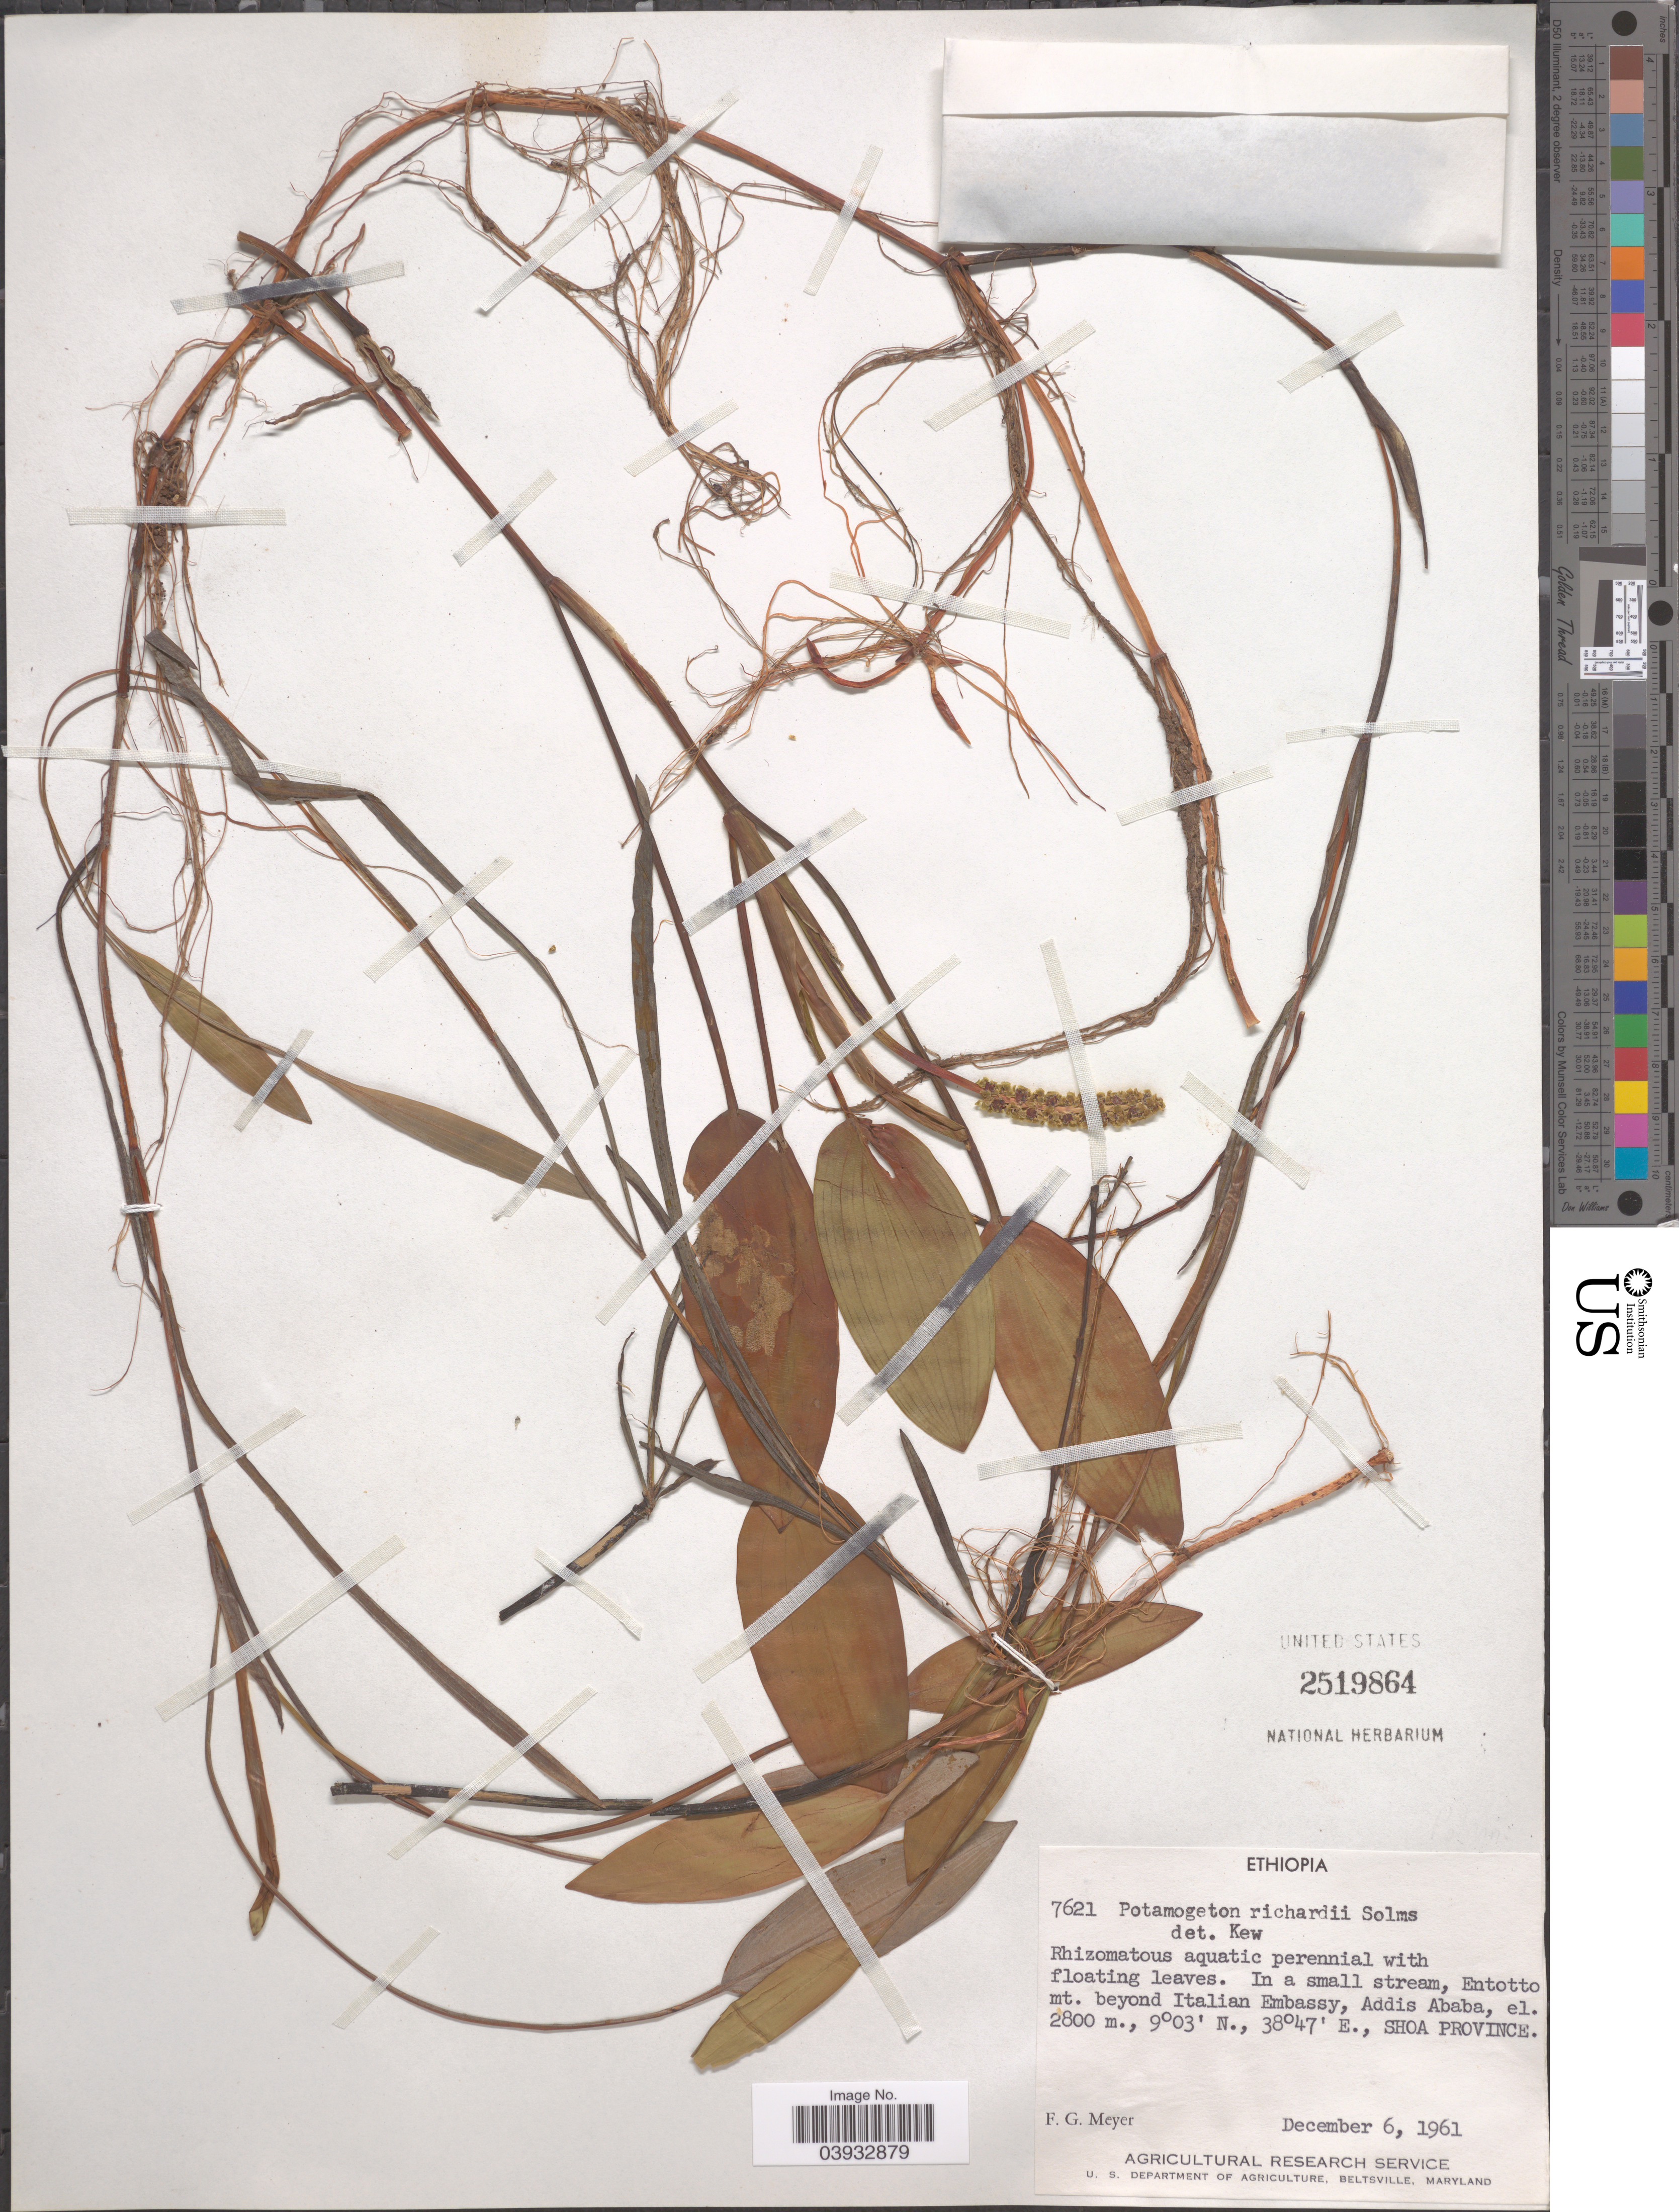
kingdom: Plantae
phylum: Tracheophyta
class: Liliopsida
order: Alismatales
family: Potamogetonaceae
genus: Potamogeton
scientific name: Potamogeton richardii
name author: Solms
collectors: F. G. Meyer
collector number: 7621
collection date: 1961-12-06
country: Ethiopia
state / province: Addis Ababa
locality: In a small stream, Entotto mt. beyond Italian Embassy, Shoa Province.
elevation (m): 2800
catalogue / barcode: US 2519864